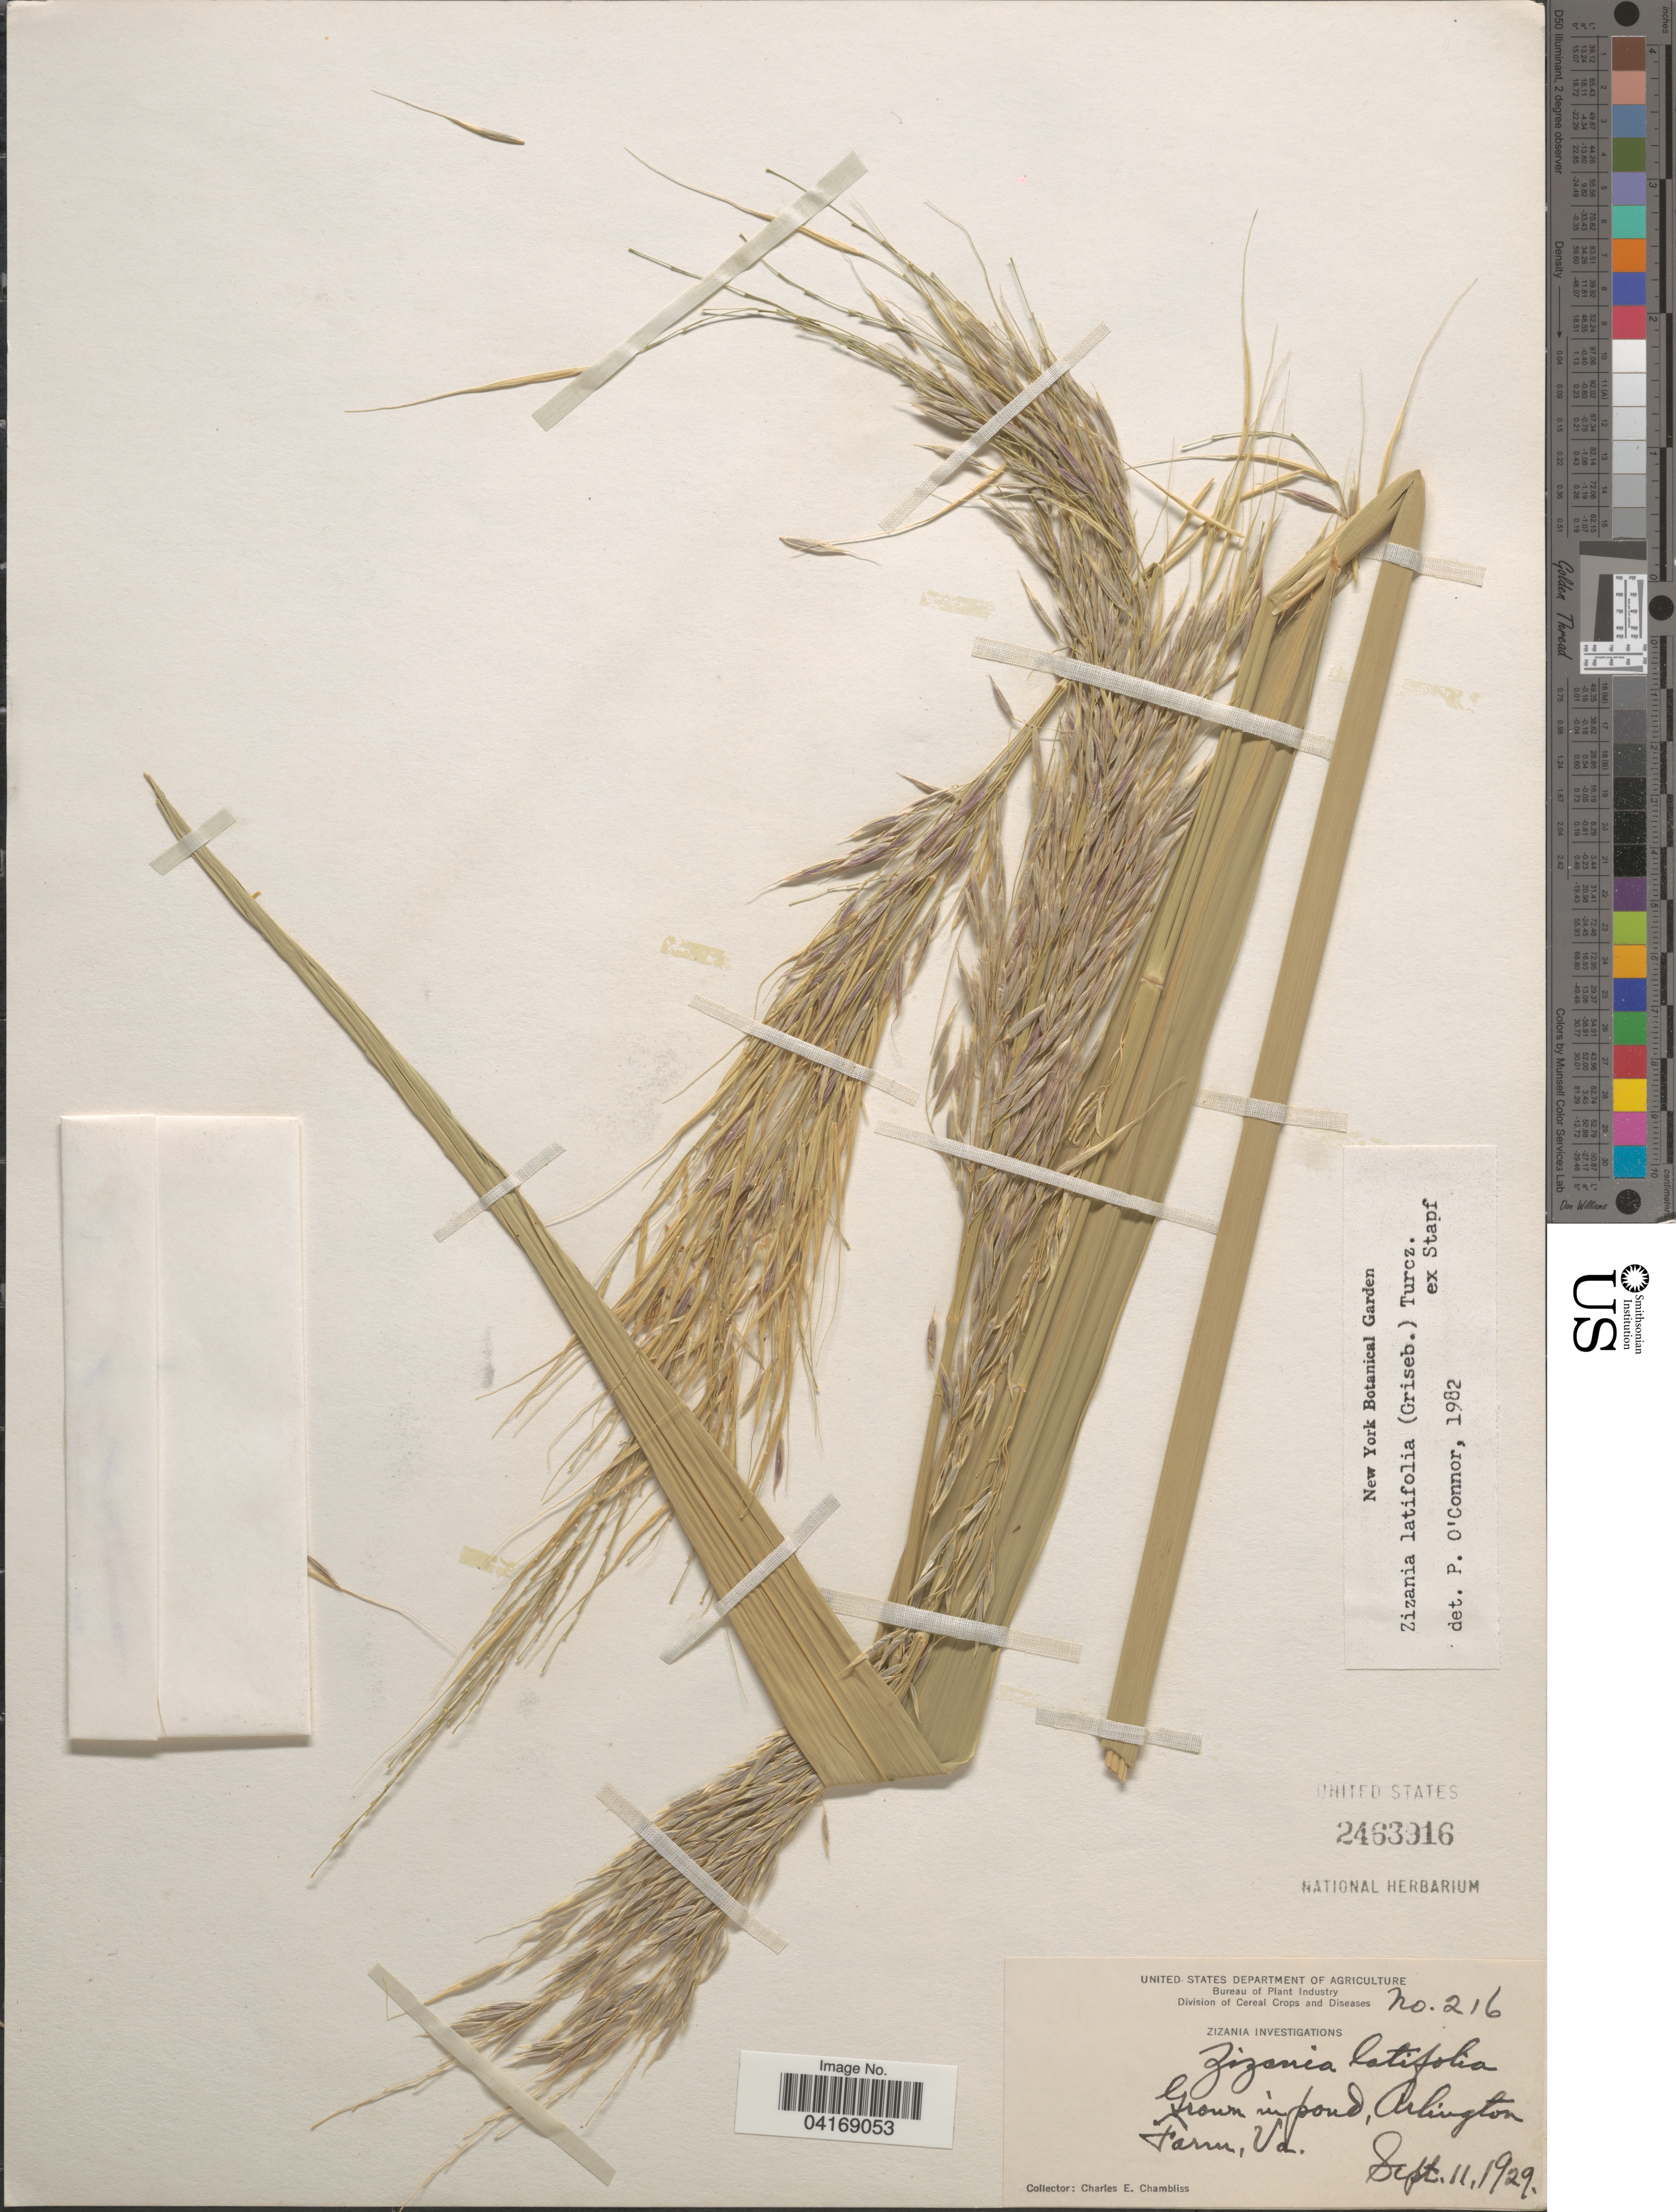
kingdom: Plantae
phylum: Tracheophyta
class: Liliopsida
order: Poales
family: Poaceae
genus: Zizania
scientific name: Zizania latifolia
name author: (Griseb.) Stapf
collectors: C. Chambliss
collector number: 216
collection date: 1929-09-11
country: United States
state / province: Virginia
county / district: Arlington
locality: In pond, Arlington Farm.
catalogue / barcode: US 2463916